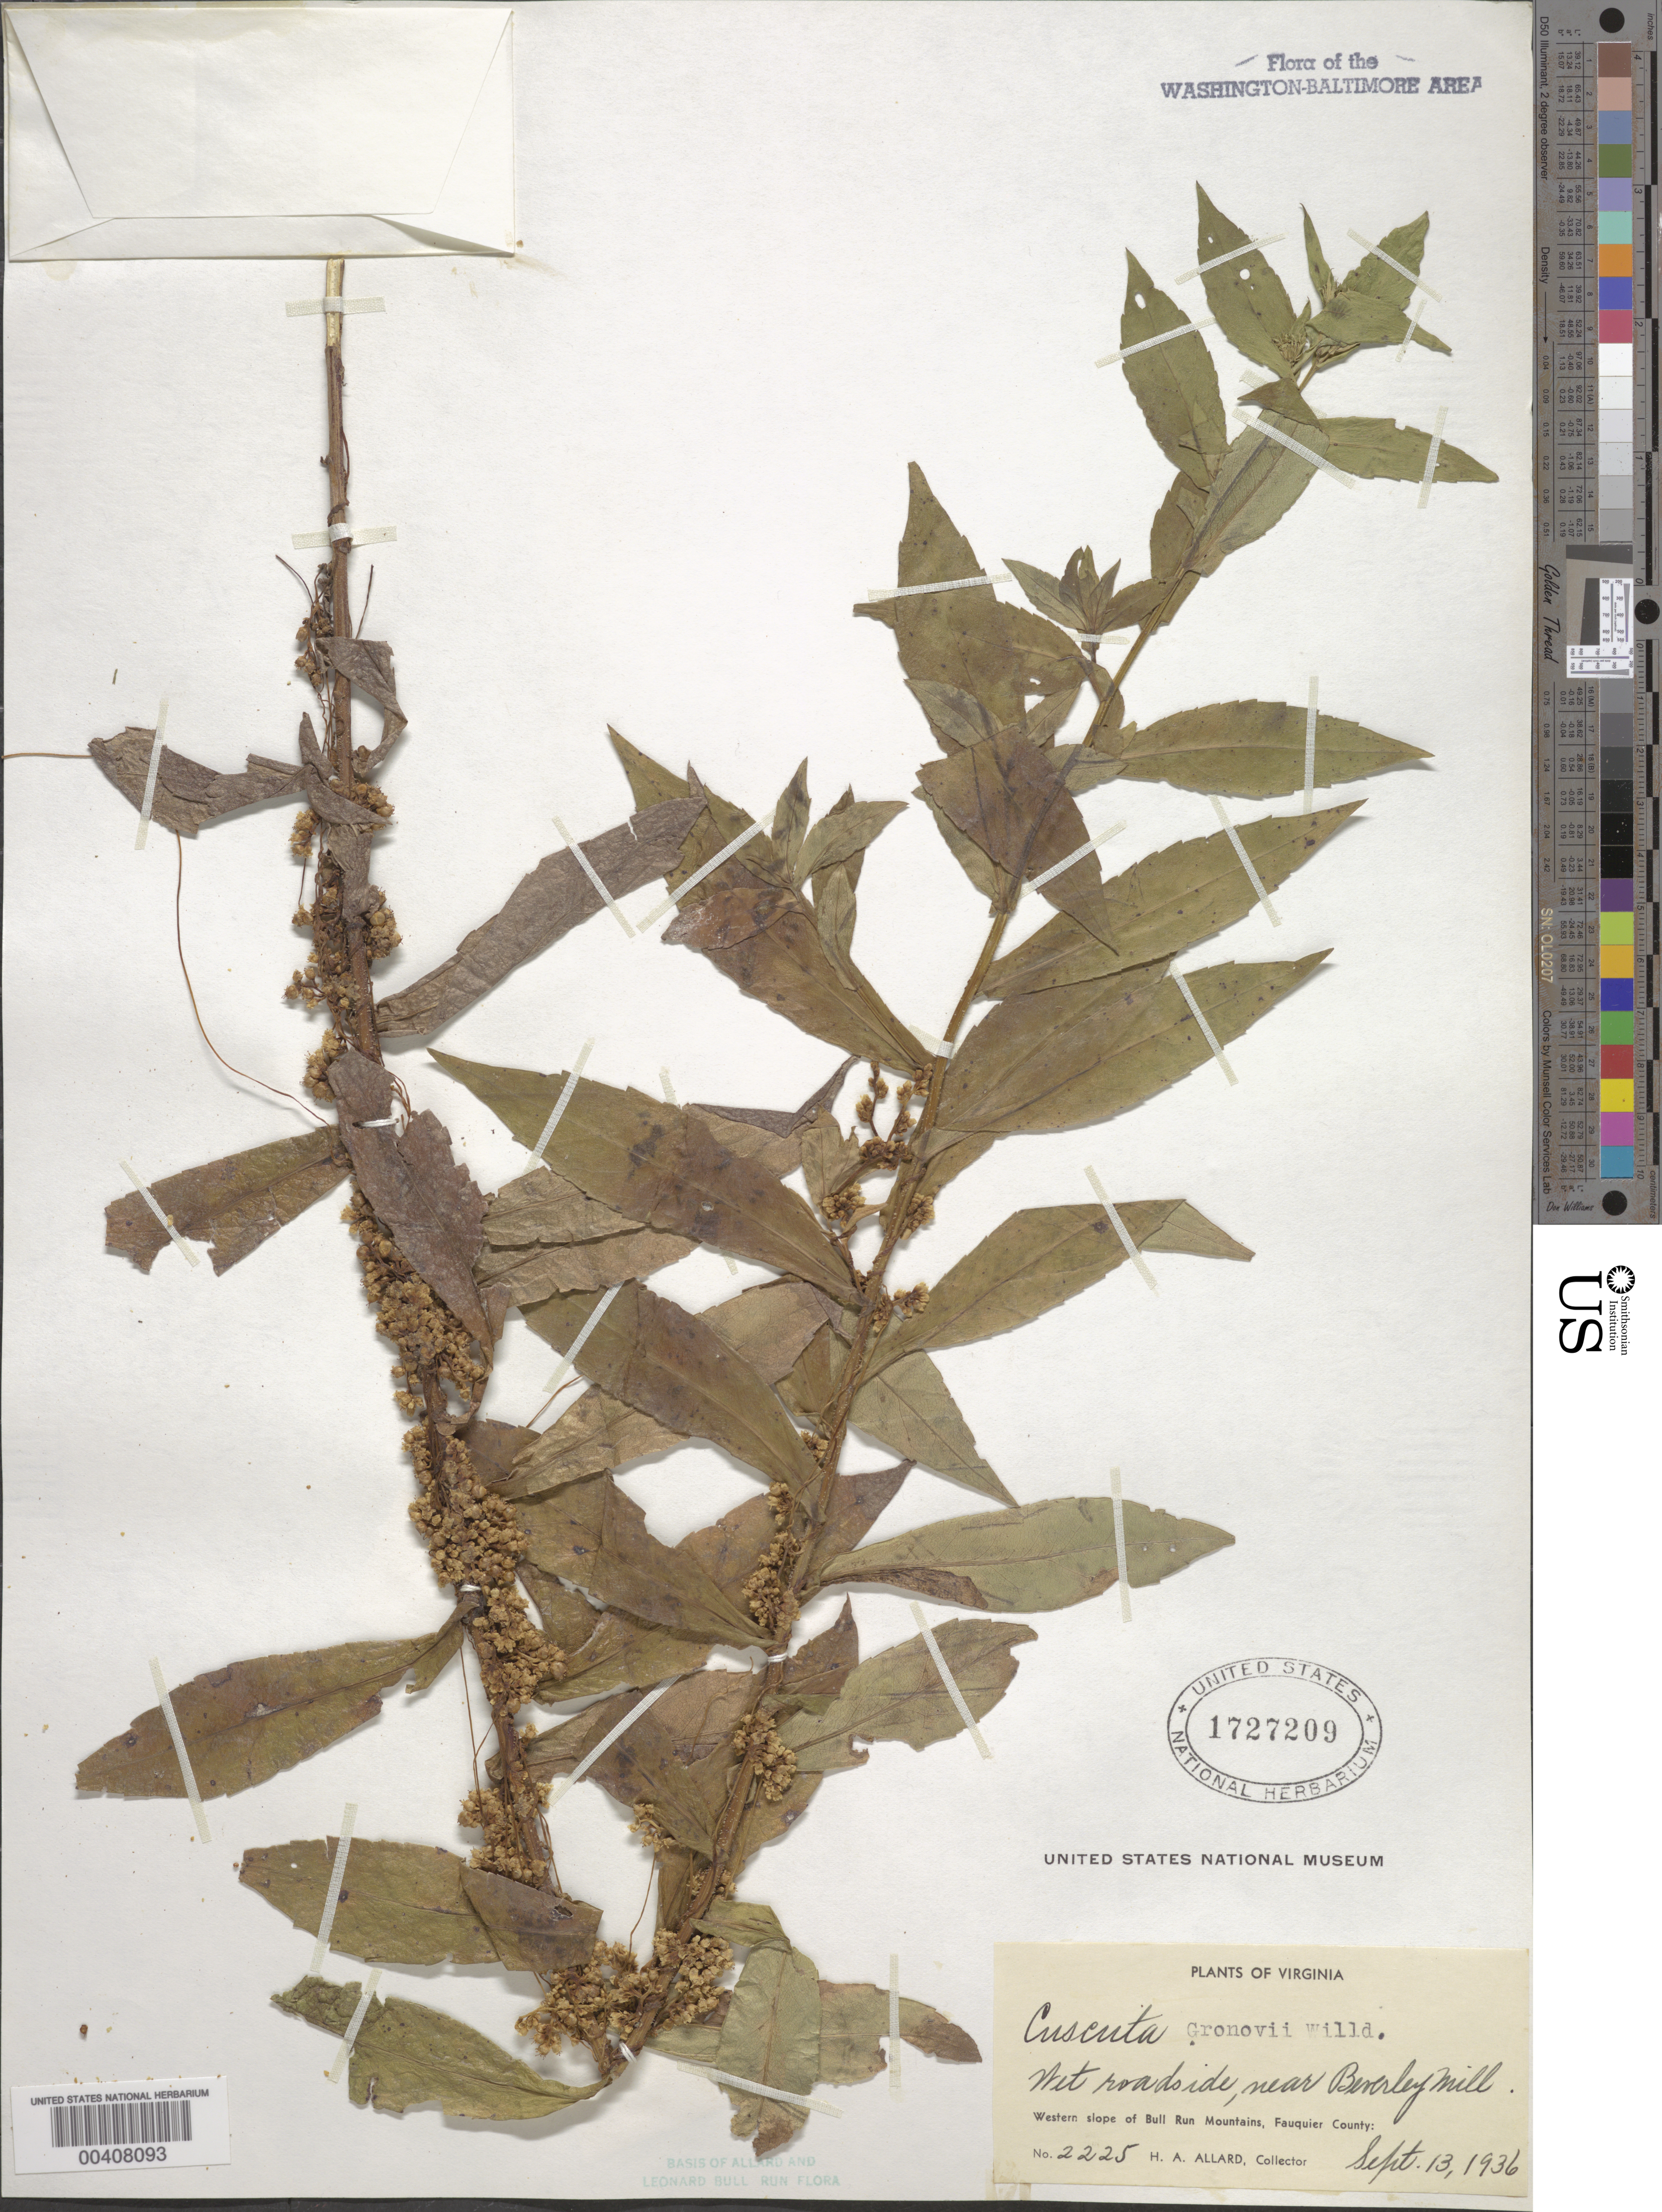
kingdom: Plantae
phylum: Tracheophyta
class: Magnoliopsida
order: Solanales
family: Convolvulaceae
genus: Cuscuta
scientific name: Cuscuta gronovii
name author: Willd. ex Schult.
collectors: H. A. Allard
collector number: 2225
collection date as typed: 13 Sep 1936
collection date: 1936-09-13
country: United States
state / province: Virginia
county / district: Fauquier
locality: Near Beverley Mill, western slope of Bull Run Mountains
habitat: Wet roadside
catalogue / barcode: US 1727209